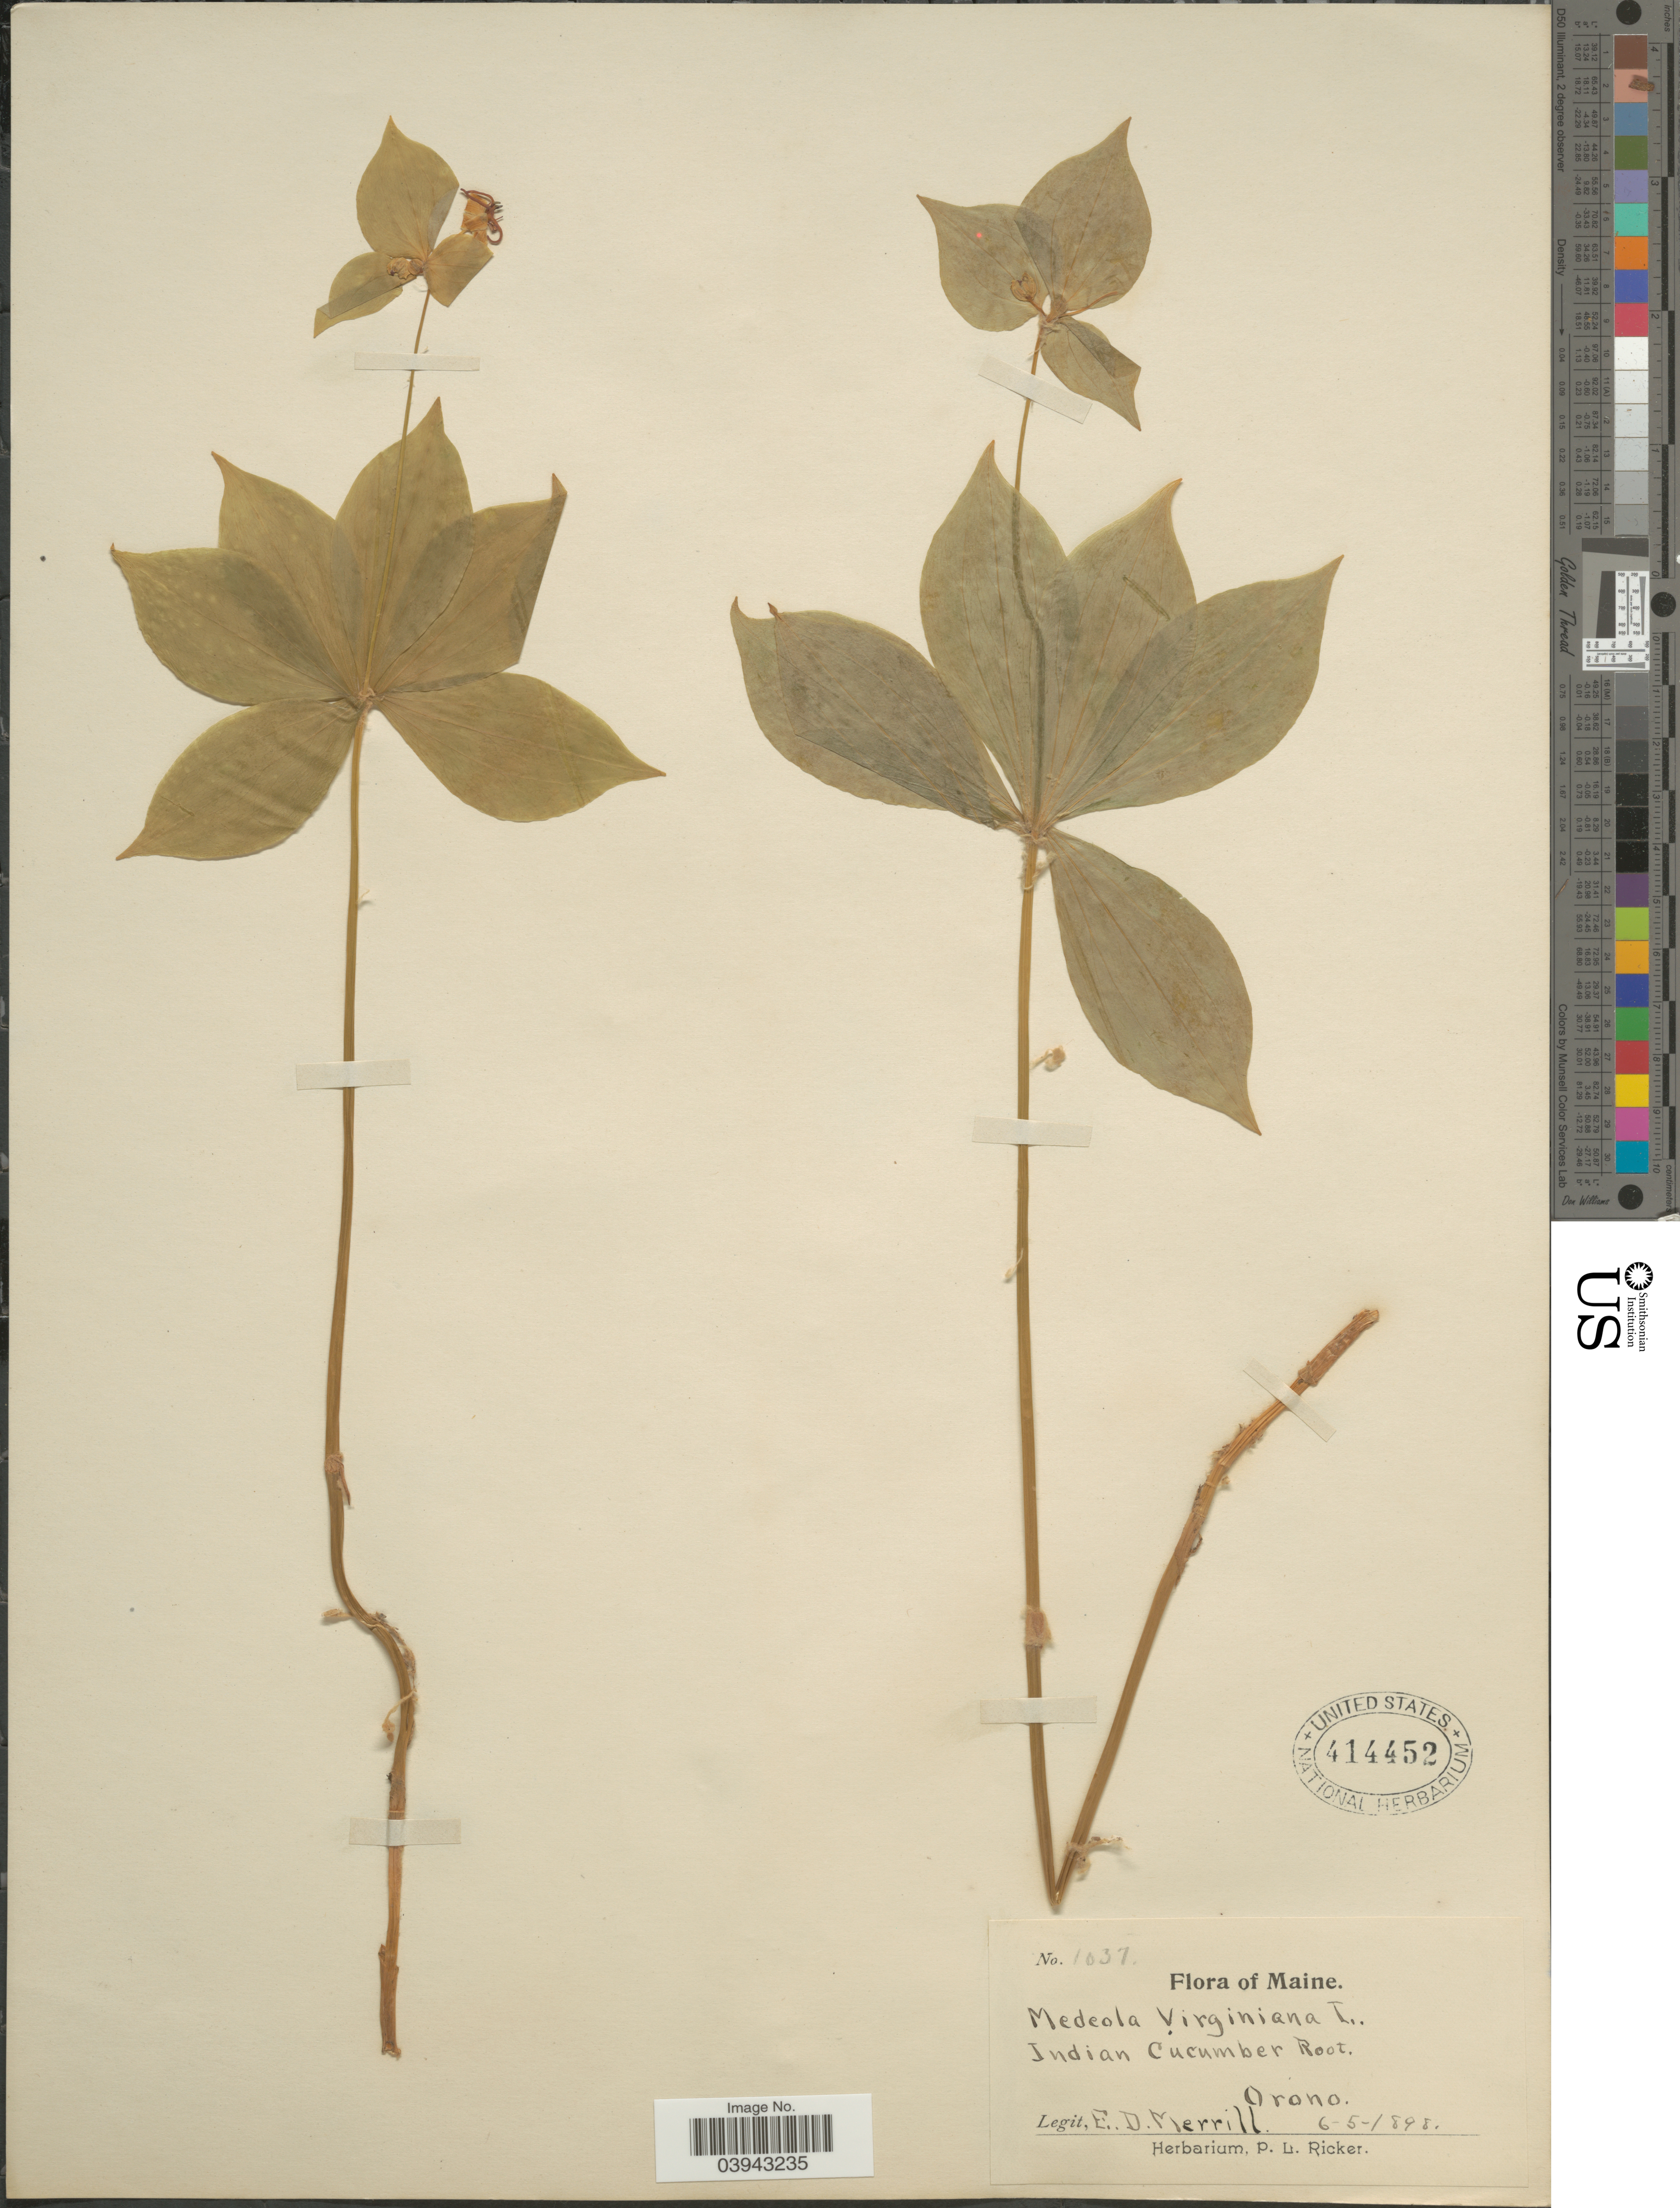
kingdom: Plantae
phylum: Tracheophyta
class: Liliopsida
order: Liliales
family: Liliaceae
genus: Medeola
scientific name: Medeola virginiana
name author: (L.) Desf.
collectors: E. D. Merrill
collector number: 1037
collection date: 1898-06-05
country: United States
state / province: Maine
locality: Orono.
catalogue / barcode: US 414452